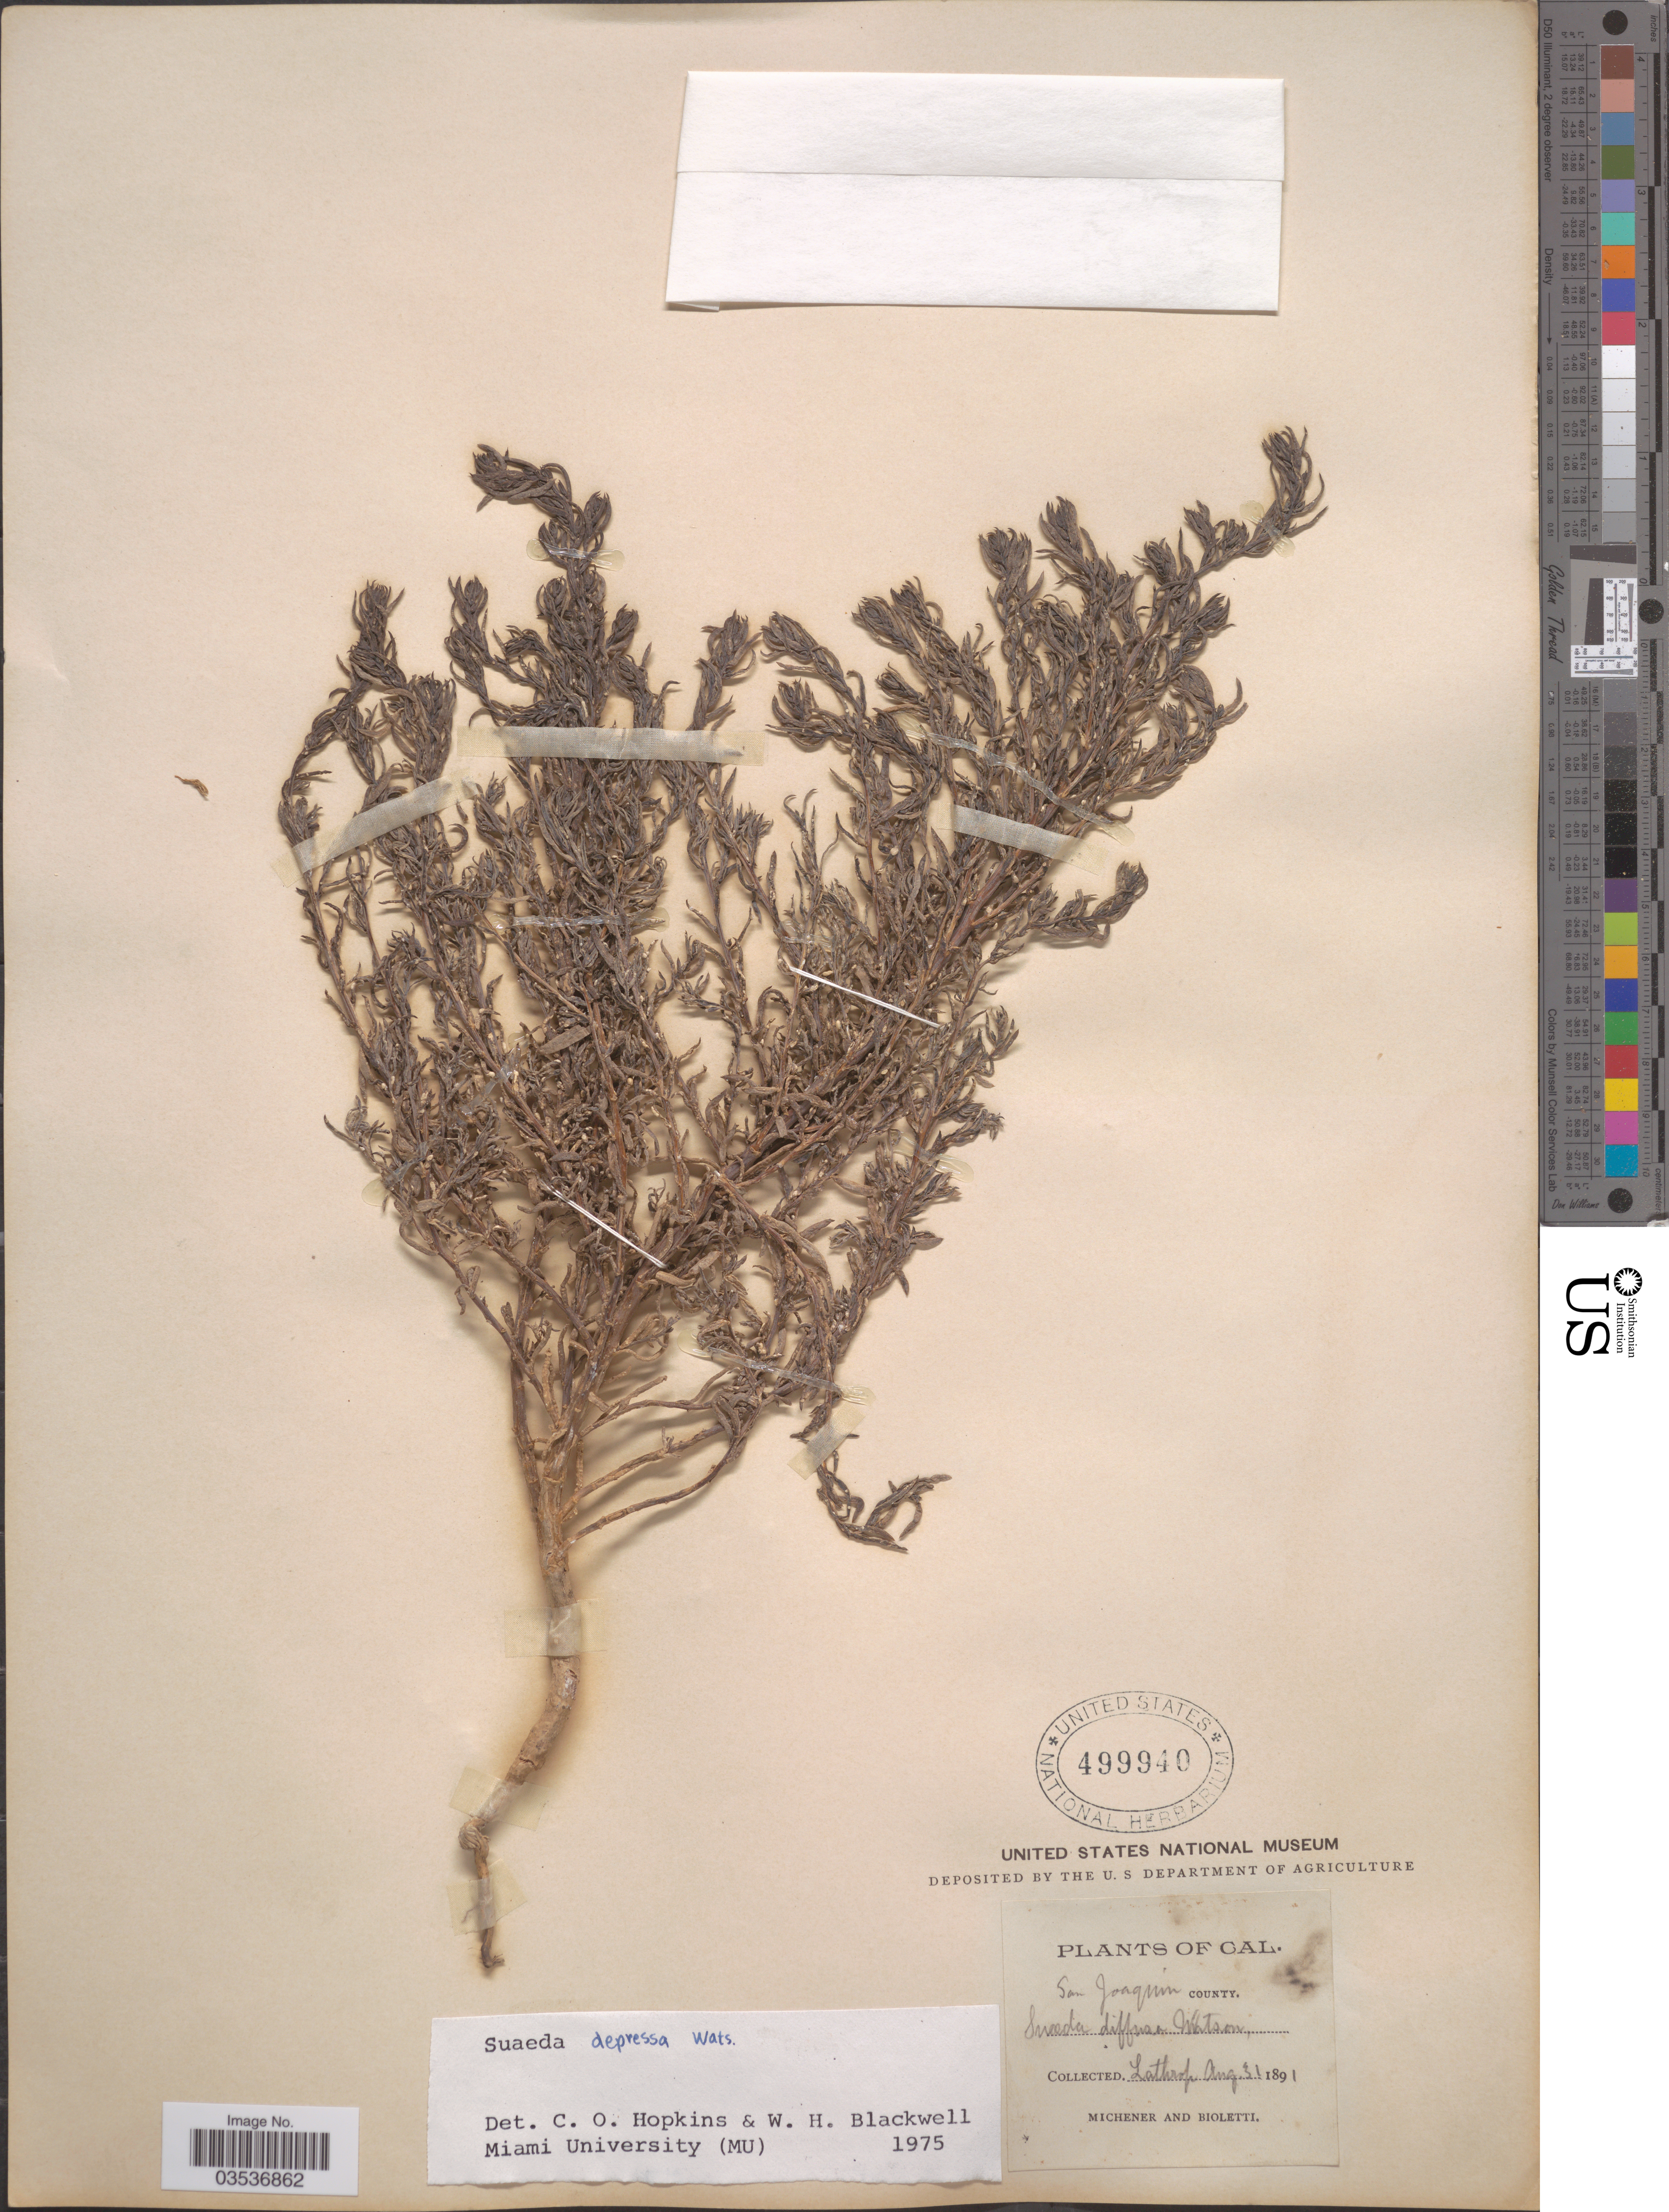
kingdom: Plantae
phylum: Tracheophyta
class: Magnoliopsida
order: Caryophyllales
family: Amaranthaceae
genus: Suaeda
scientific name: Suaeda depressa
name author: (Pursh) S. Watson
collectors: -. Michener & -- Bioletti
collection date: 1891-08-31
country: United States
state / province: California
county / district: San Joaquin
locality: San Joaquim County, Lathrop.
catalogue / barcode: US 499940